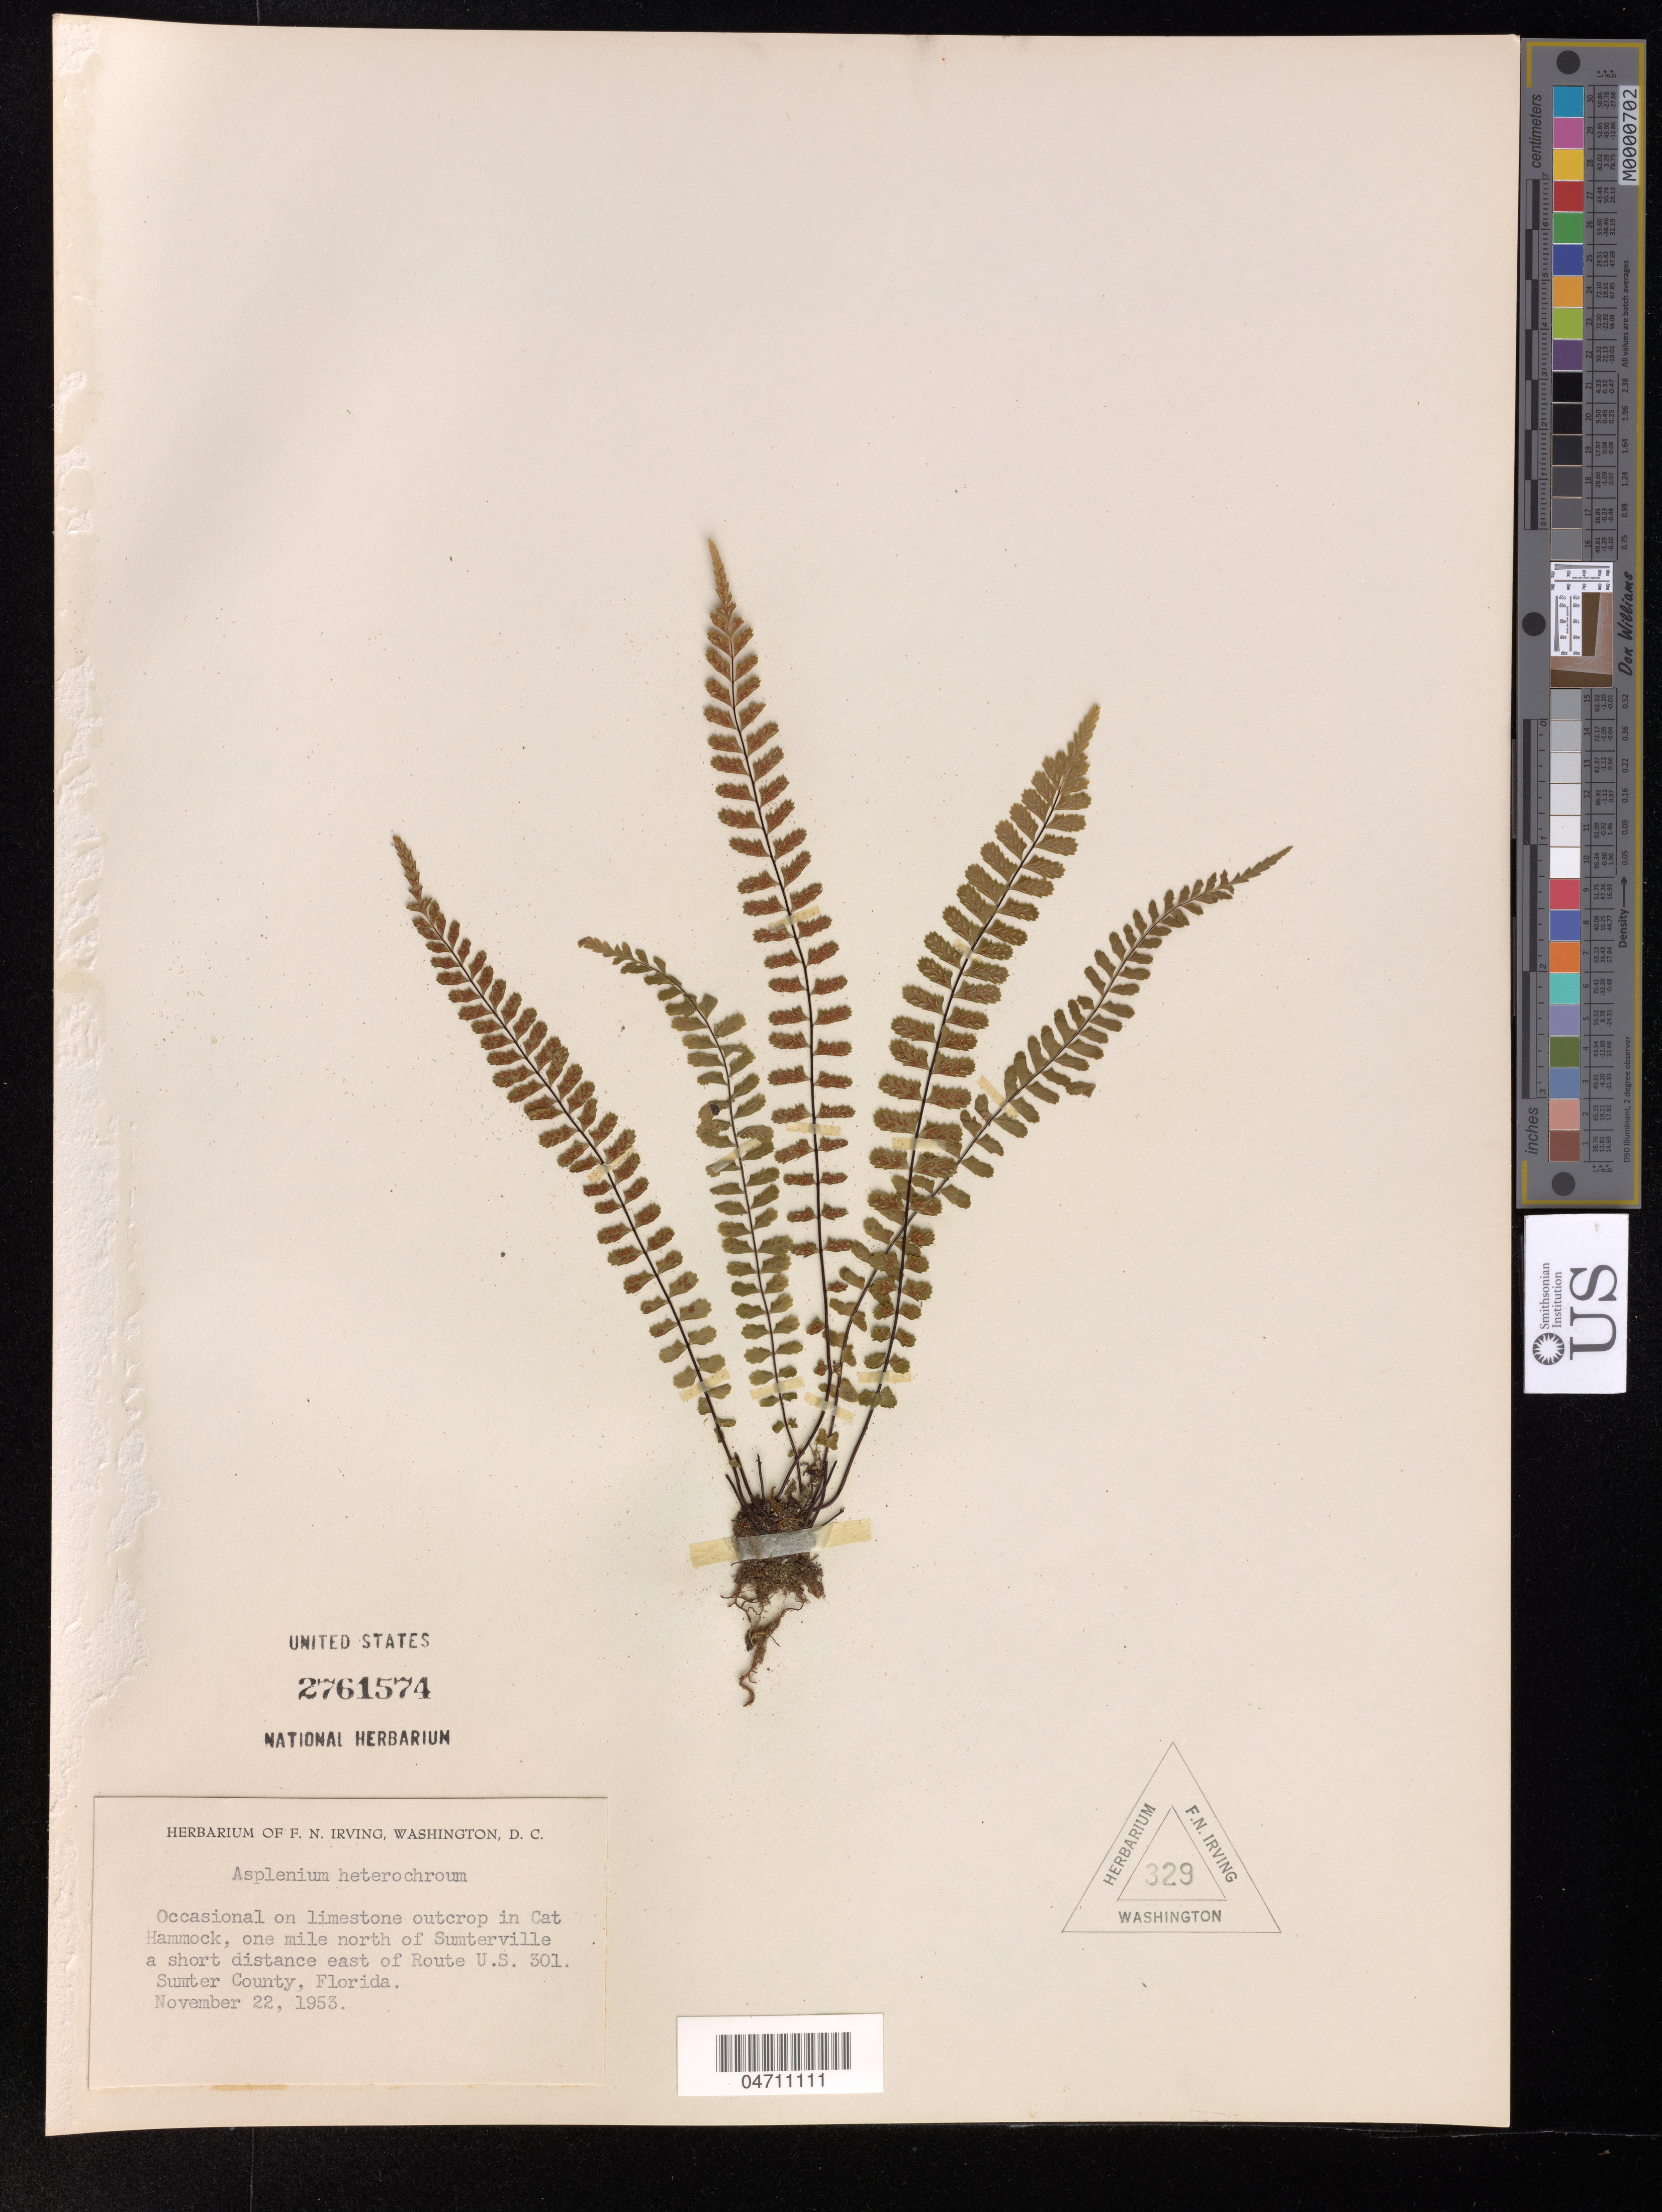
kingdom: Plantae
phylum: Tracheophyta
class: Polypodiopsida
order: Polypodiales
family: Aspleniaceae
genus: Asplenium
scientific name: Asplenium heterochroum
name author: Kunze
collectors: ex herb. F.N. Irving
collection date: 1953-11-22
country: United States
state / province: Florida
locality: Occasional on limestone outcrop in Cat Hammock, one mile north of Sumterville a short distance east of Route U.S. 301 Sumter County.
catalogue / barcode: US 2761574